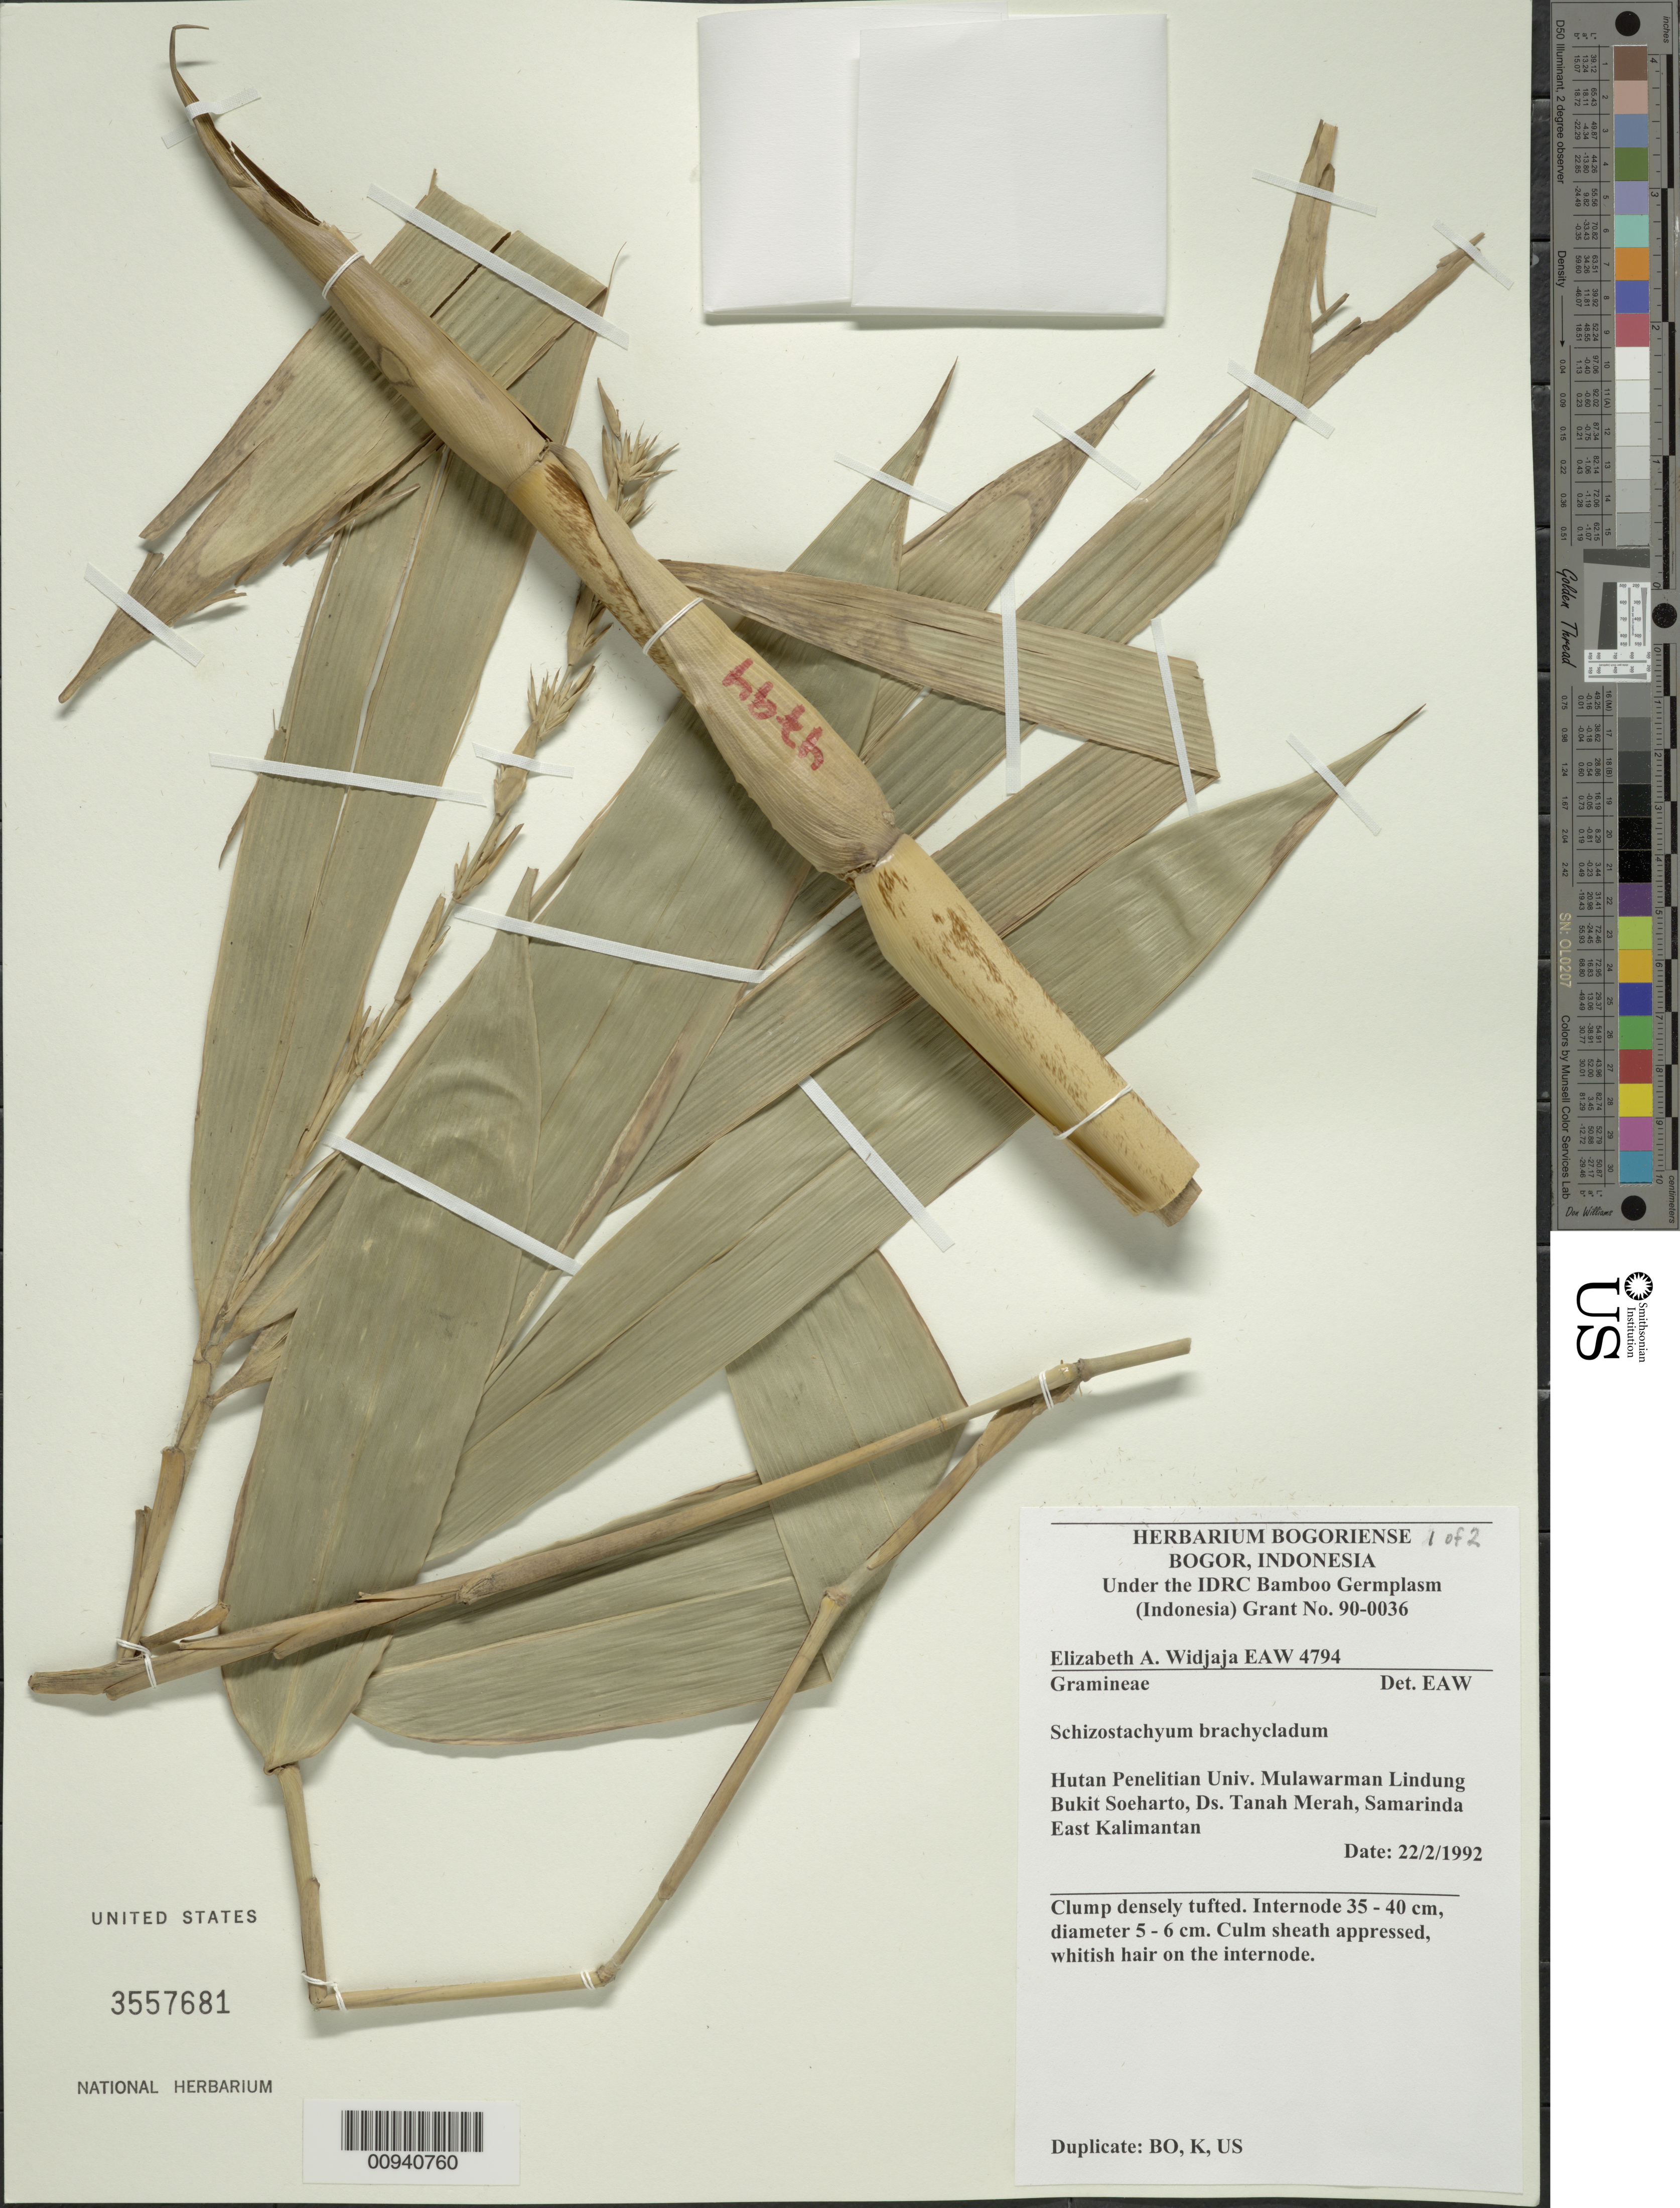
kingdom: Plantae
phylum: Tracheophyta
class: Liliopsida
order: Poales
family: Poaceae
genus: Schizostachyum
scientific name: Schizostachyum brachycladum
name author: (Kurz ex Munro) Kurz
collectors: E. A. Widjaja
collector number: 4794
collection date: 1992-02-22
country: Indonesia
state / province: Kalimantan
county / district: Kalimantan Timur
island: Borneo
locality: Hutan Penelitan, Univ. Mulawarman Lindung, Bukit Soeharto, Ds. Tanah Merah, Samarinda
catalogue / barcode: US 3557681